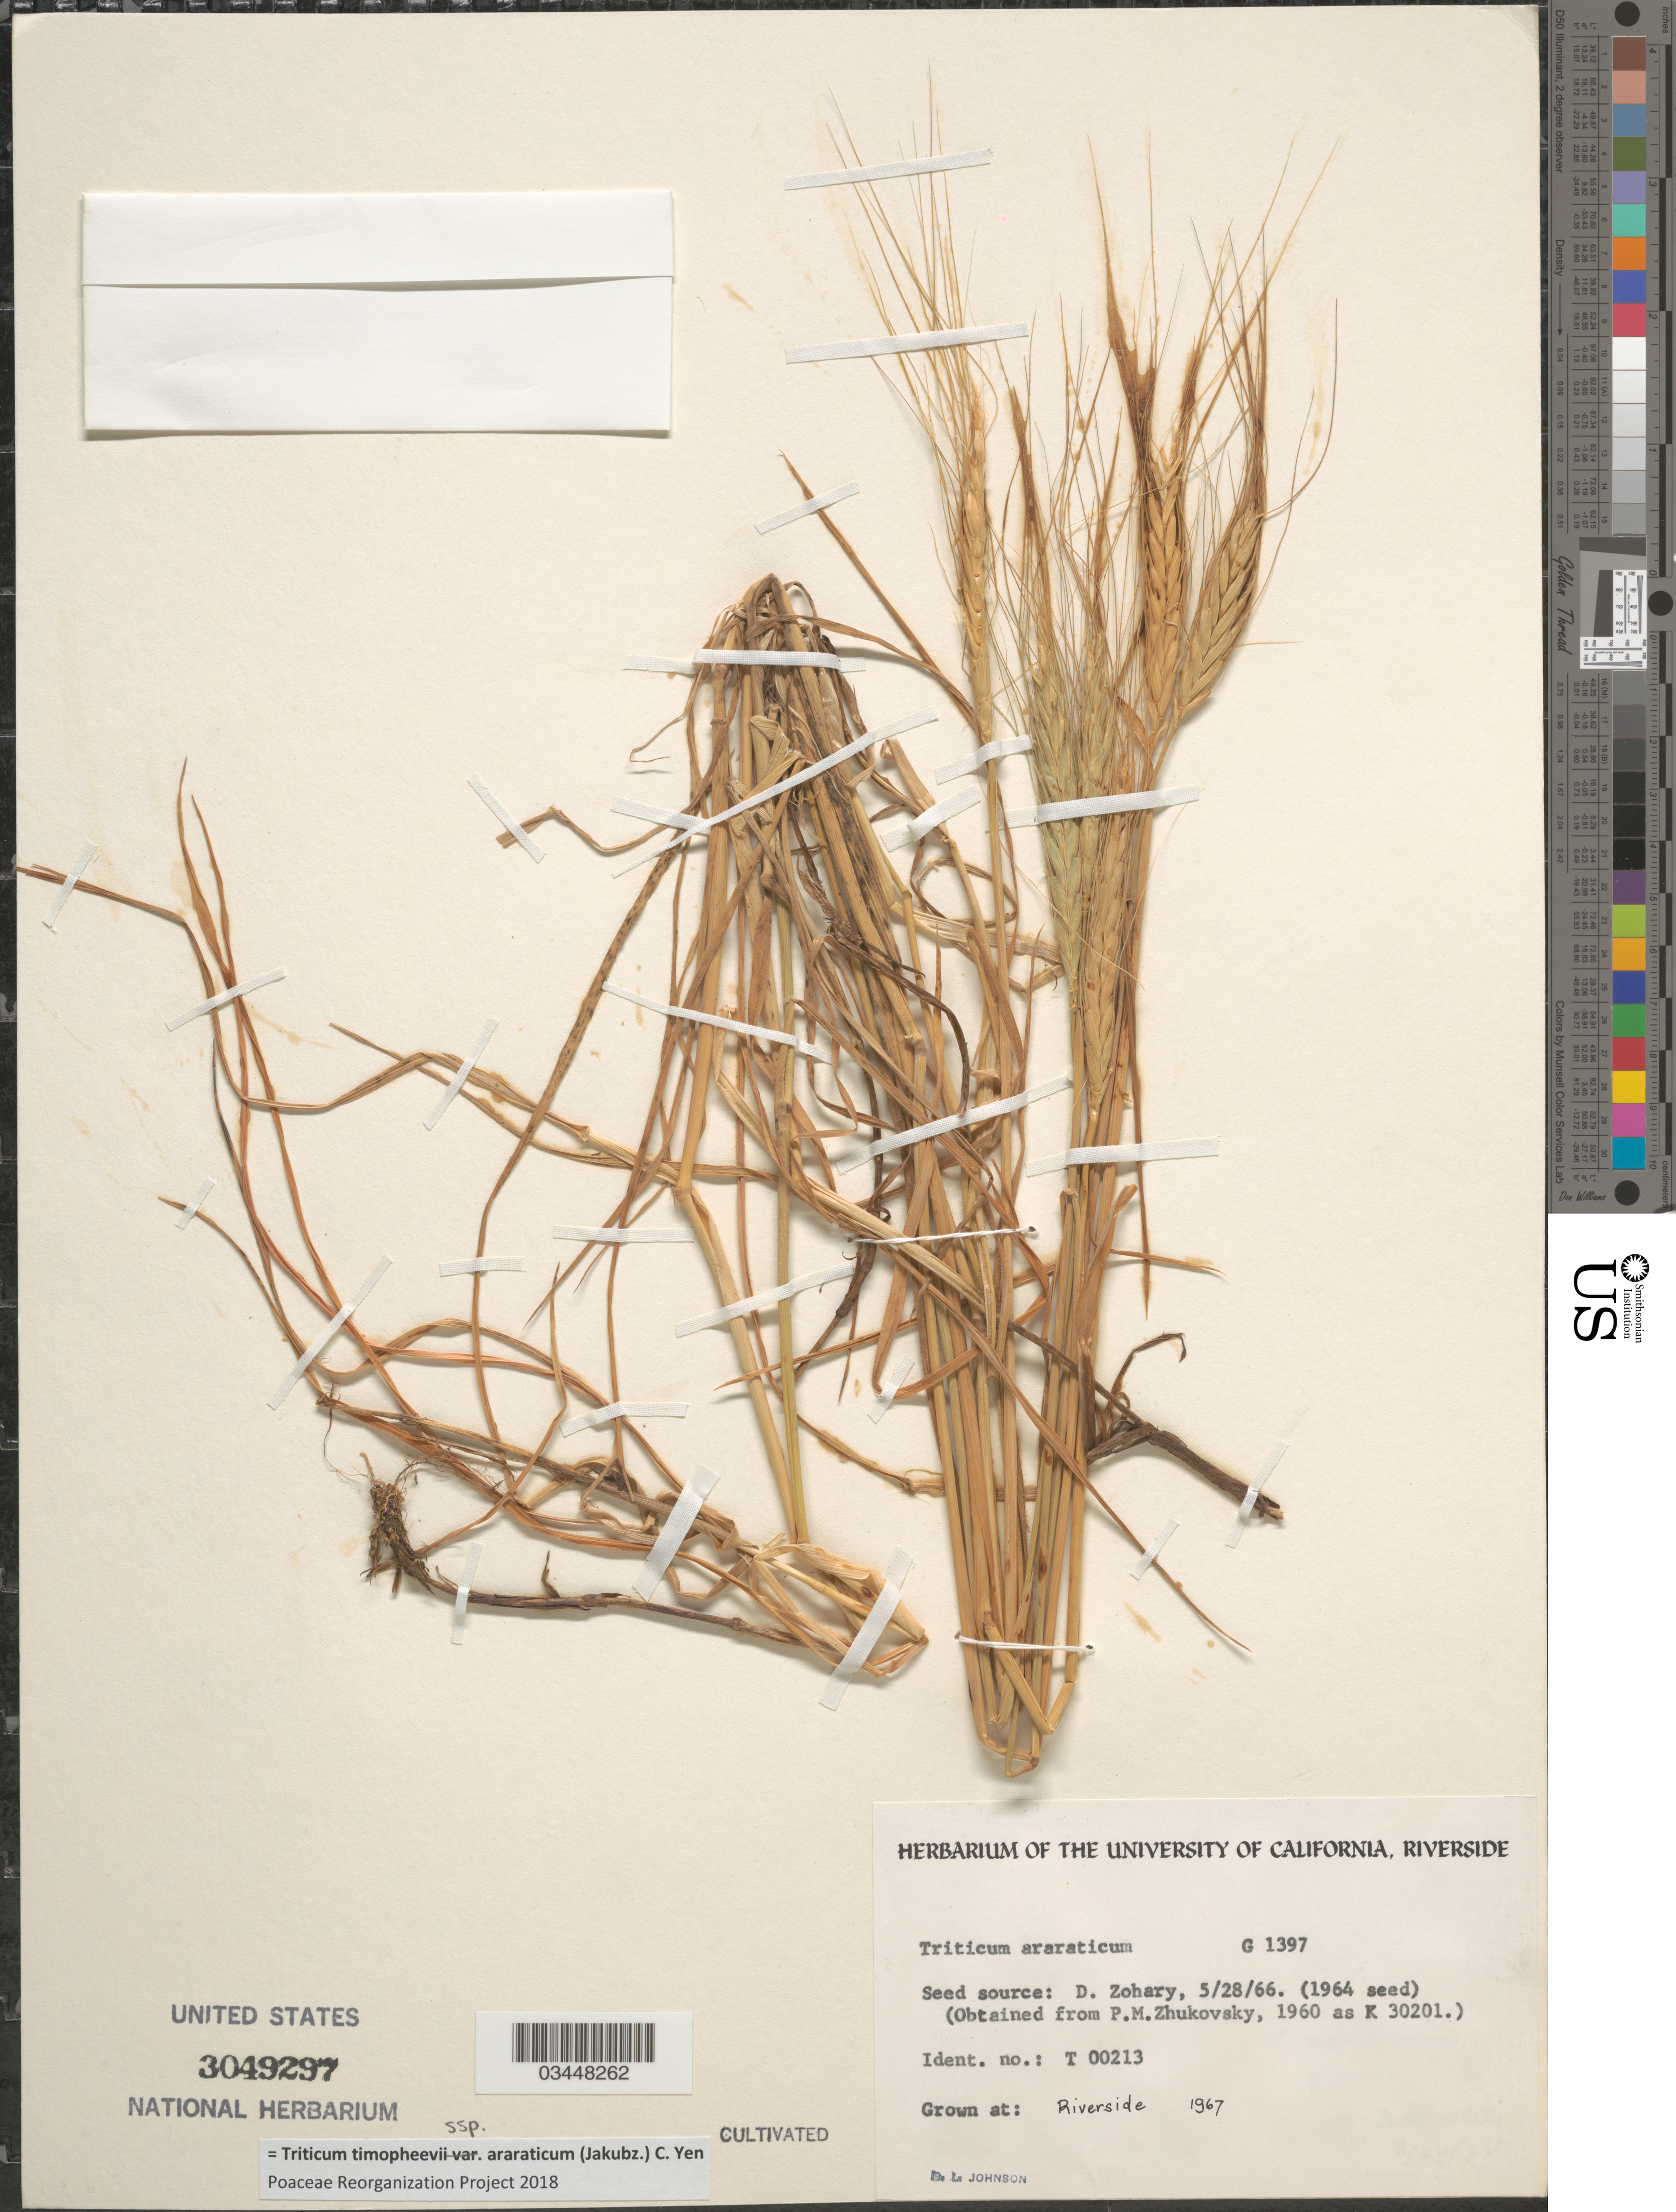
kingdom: Plantae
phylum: Tracheophyta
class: Liliopsida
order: Poales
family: Poaceae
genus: Triticum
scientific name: Triticum timopheevii subsp. araraticum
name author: (Jakubz.) C. Yen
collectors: B. Johnson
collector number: G1397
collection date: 1967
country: United States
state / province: California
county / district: Riverside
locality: Riverside.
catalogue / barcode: US 3049297